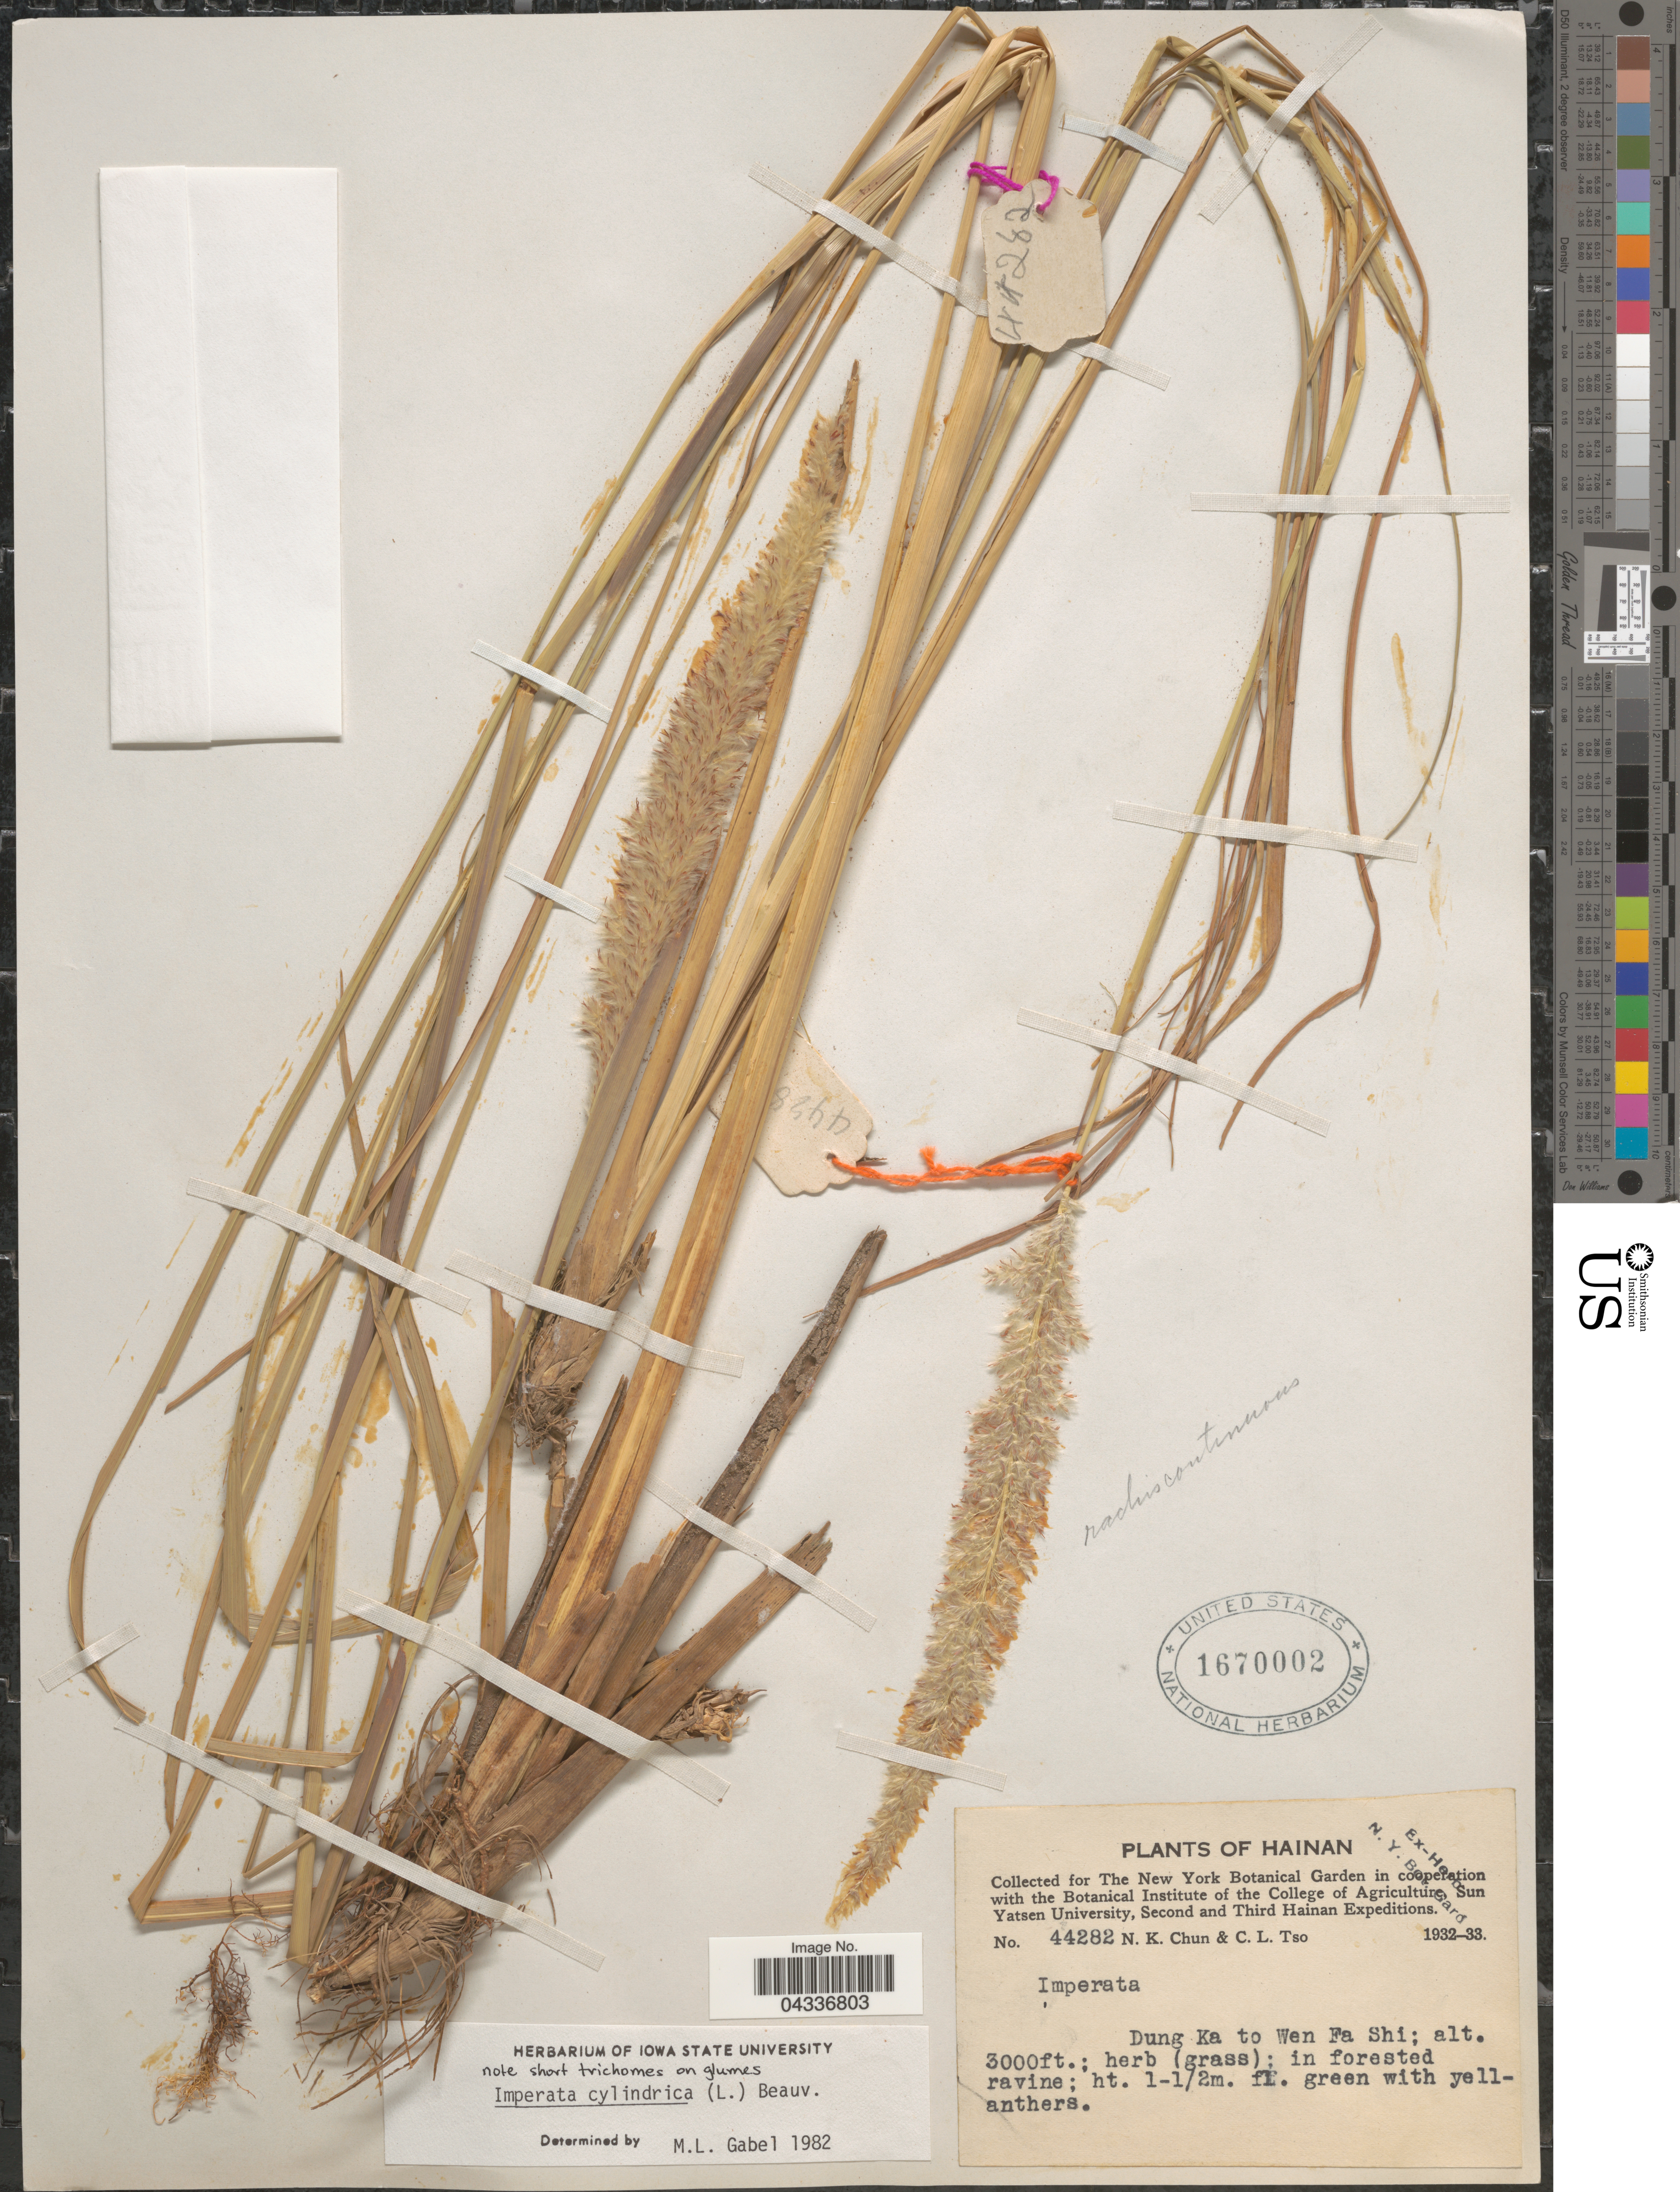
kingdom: Plantae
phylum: Tracheophyta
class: Liliopsida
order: Poales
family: Poaceae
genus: Imperata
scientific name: Imperata cylindrica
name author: (L.) P. Beauv.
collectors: N. K. Chun & C. Tso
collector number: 44282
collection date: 1932/1933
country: China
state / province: Hainan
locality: Second and Third Hainan Expeditions. Dung Ka to Wen Fa Shi.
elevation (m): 914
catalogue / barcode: US 1670002